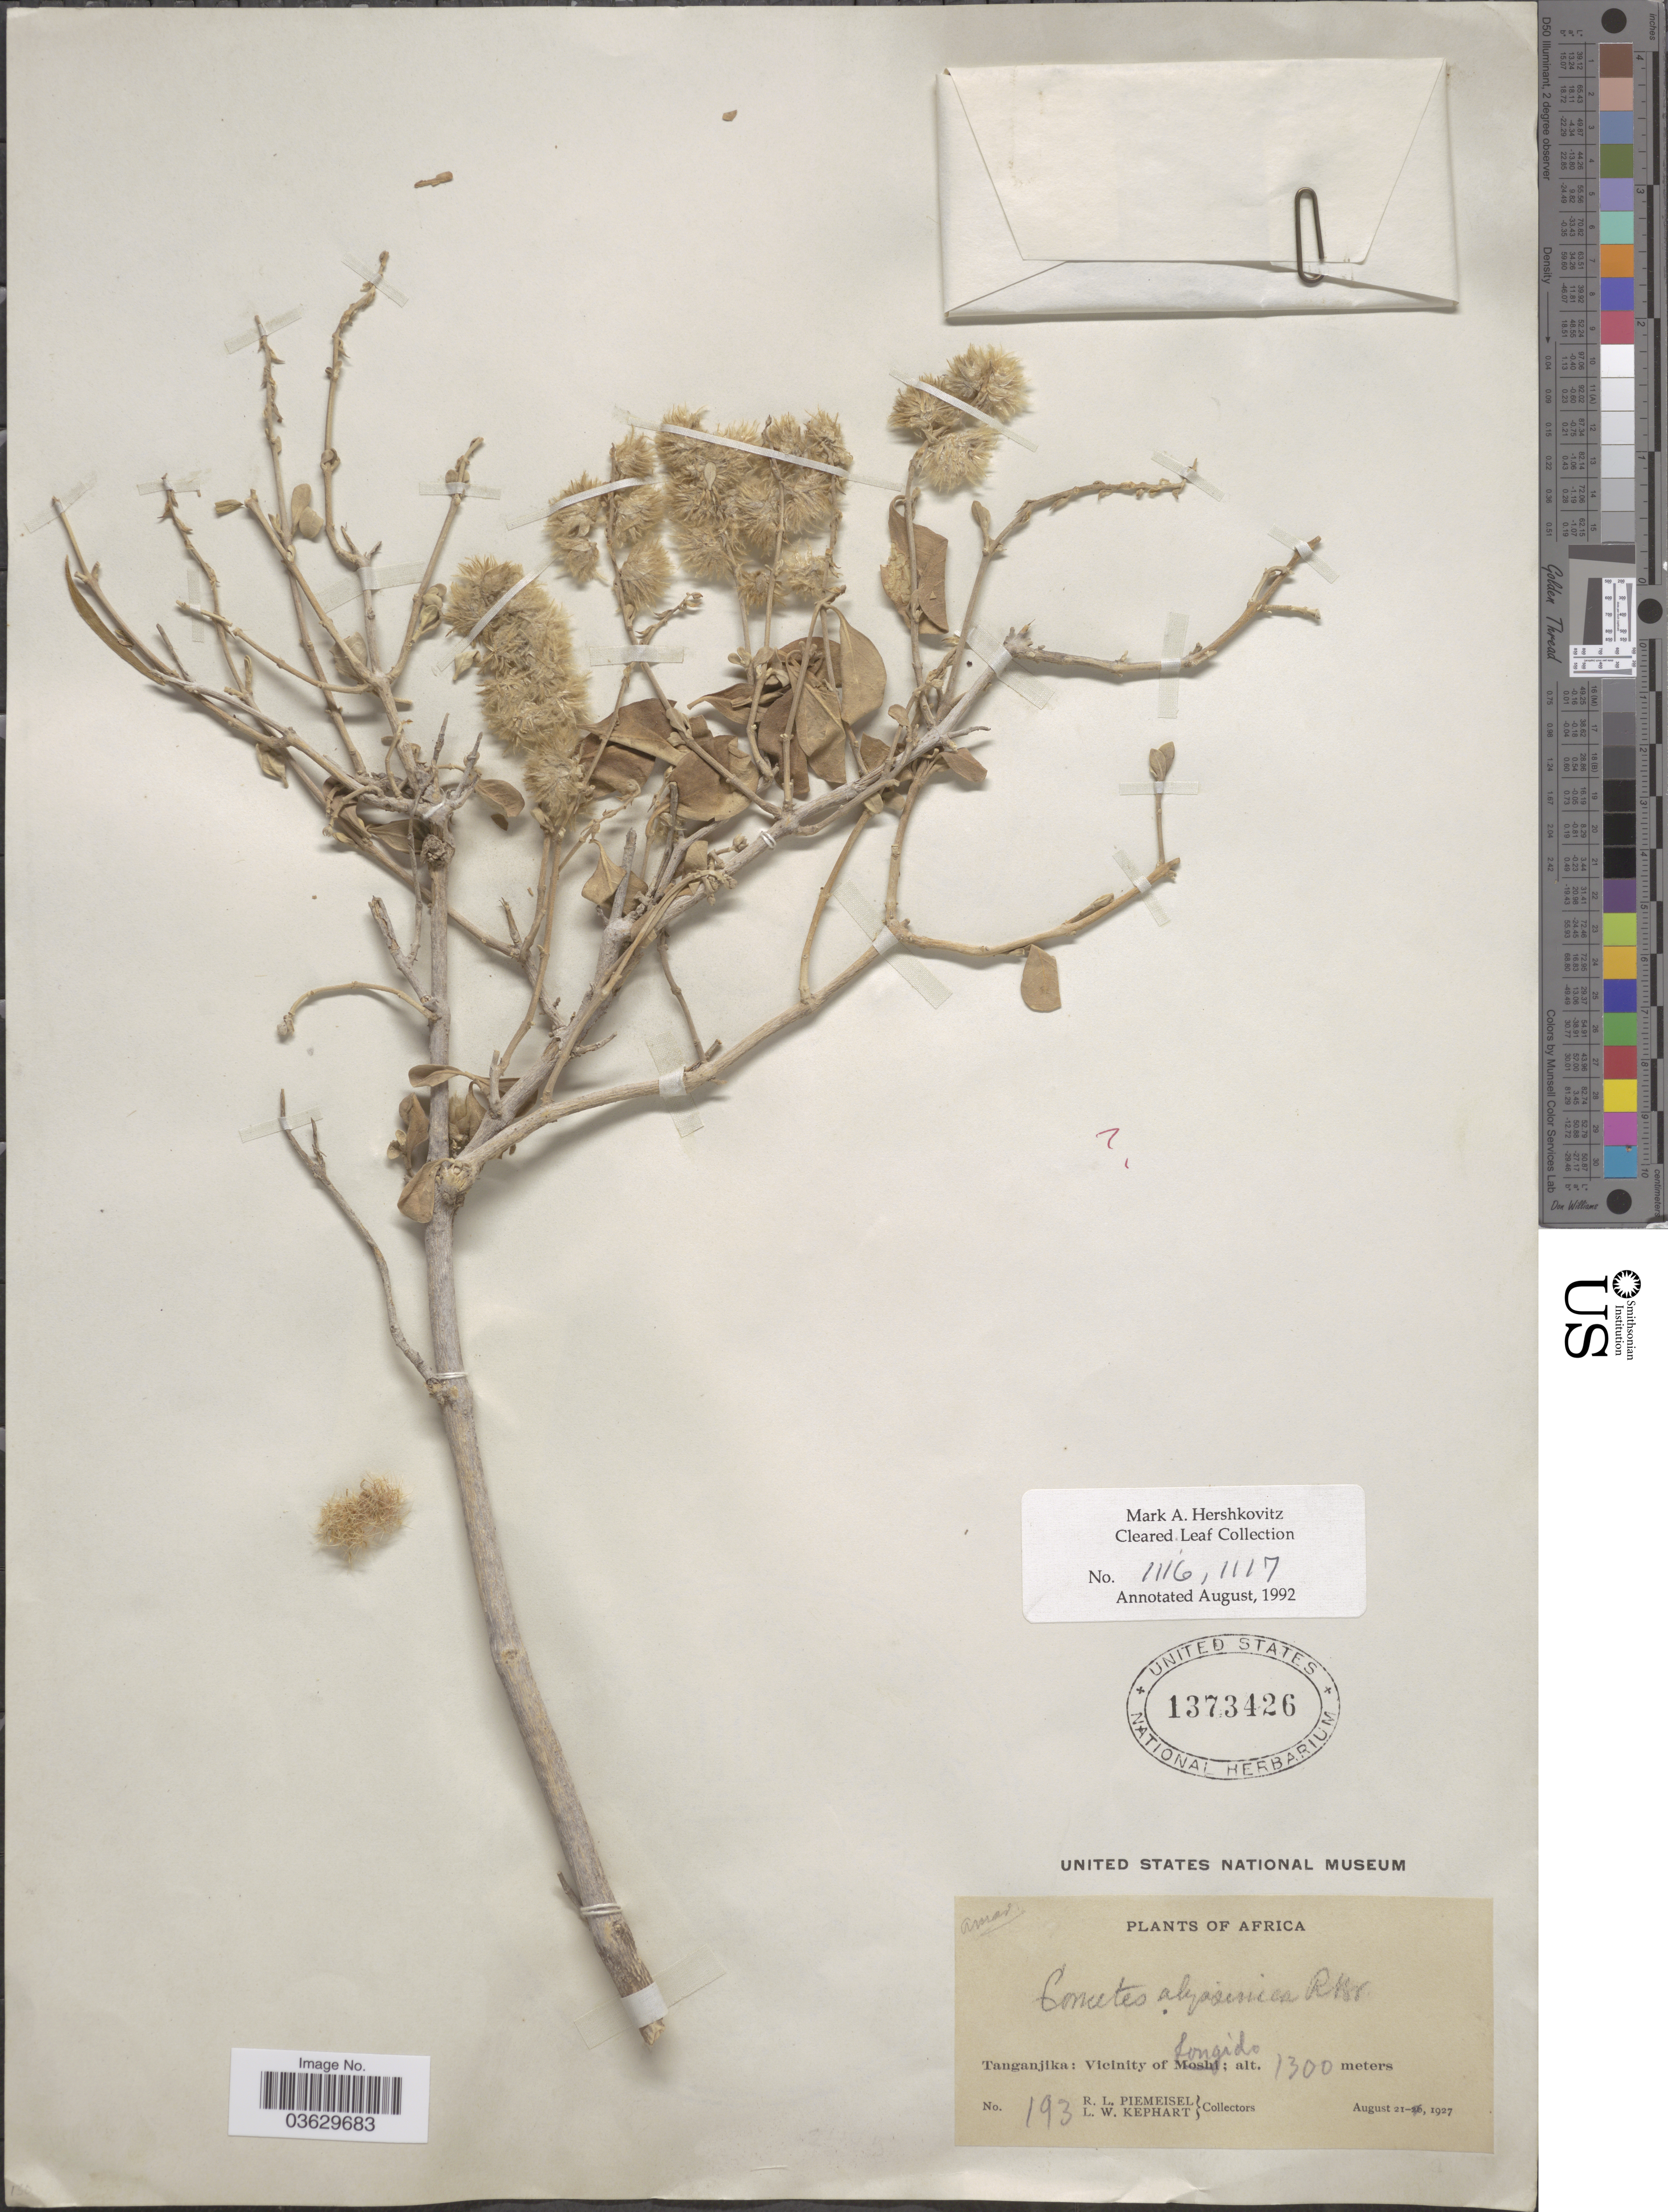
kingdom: Plantae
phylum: Tracheophyta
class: Magnoliopsida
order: Caryophyllales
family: Caryophyllaceae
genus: Cometes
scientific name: Cometes sp.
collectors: R. L. Piemeisel & L. W. Kephart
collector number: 193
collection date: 1927-08-21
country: Tanzania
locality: Africa. Tanganjika: Vicinity of Longido.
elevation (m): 1300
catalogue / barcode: US 1373426